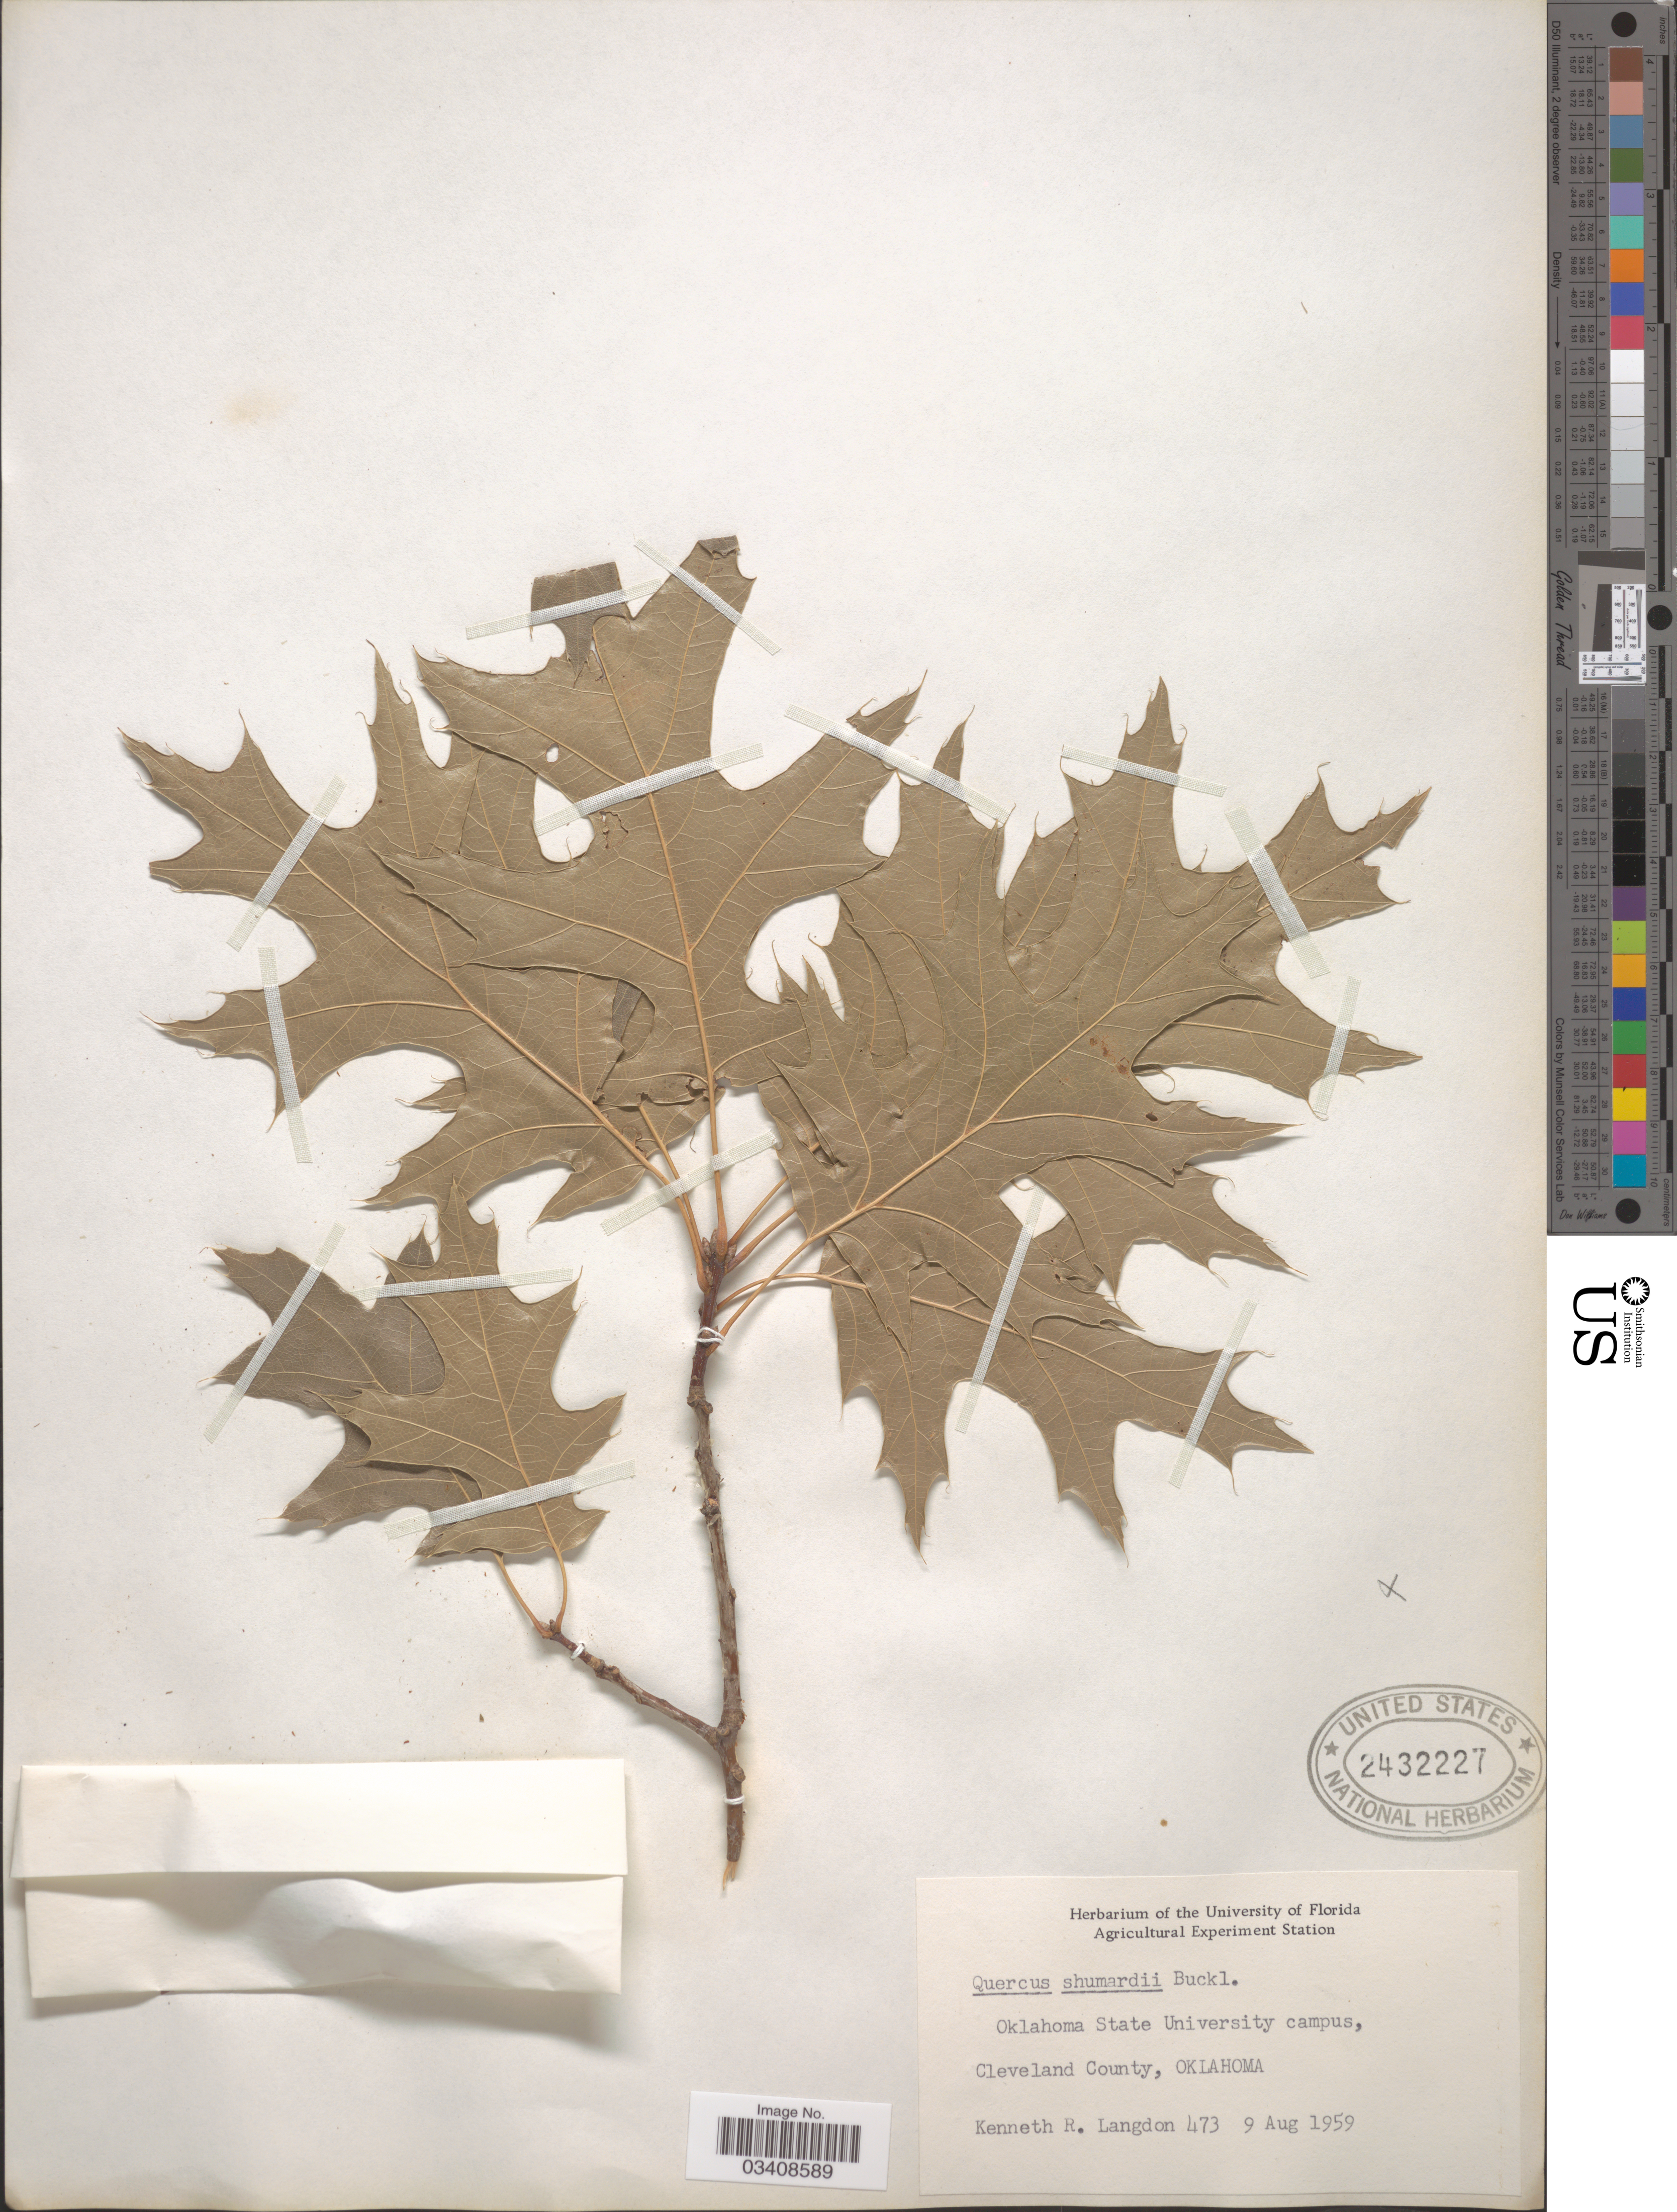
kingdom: Plantae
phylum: Tracheophyta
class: Magnoliopsida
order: Fagales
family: Fagaceae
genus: Quercus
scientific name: Quercus shumardii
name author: Buckley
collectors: K. Langdon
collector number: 473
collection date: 1959-08-09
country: United States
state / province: Oklahoma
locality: Oklahoma State University campus, Cleveland County.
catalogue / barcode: US 2432227